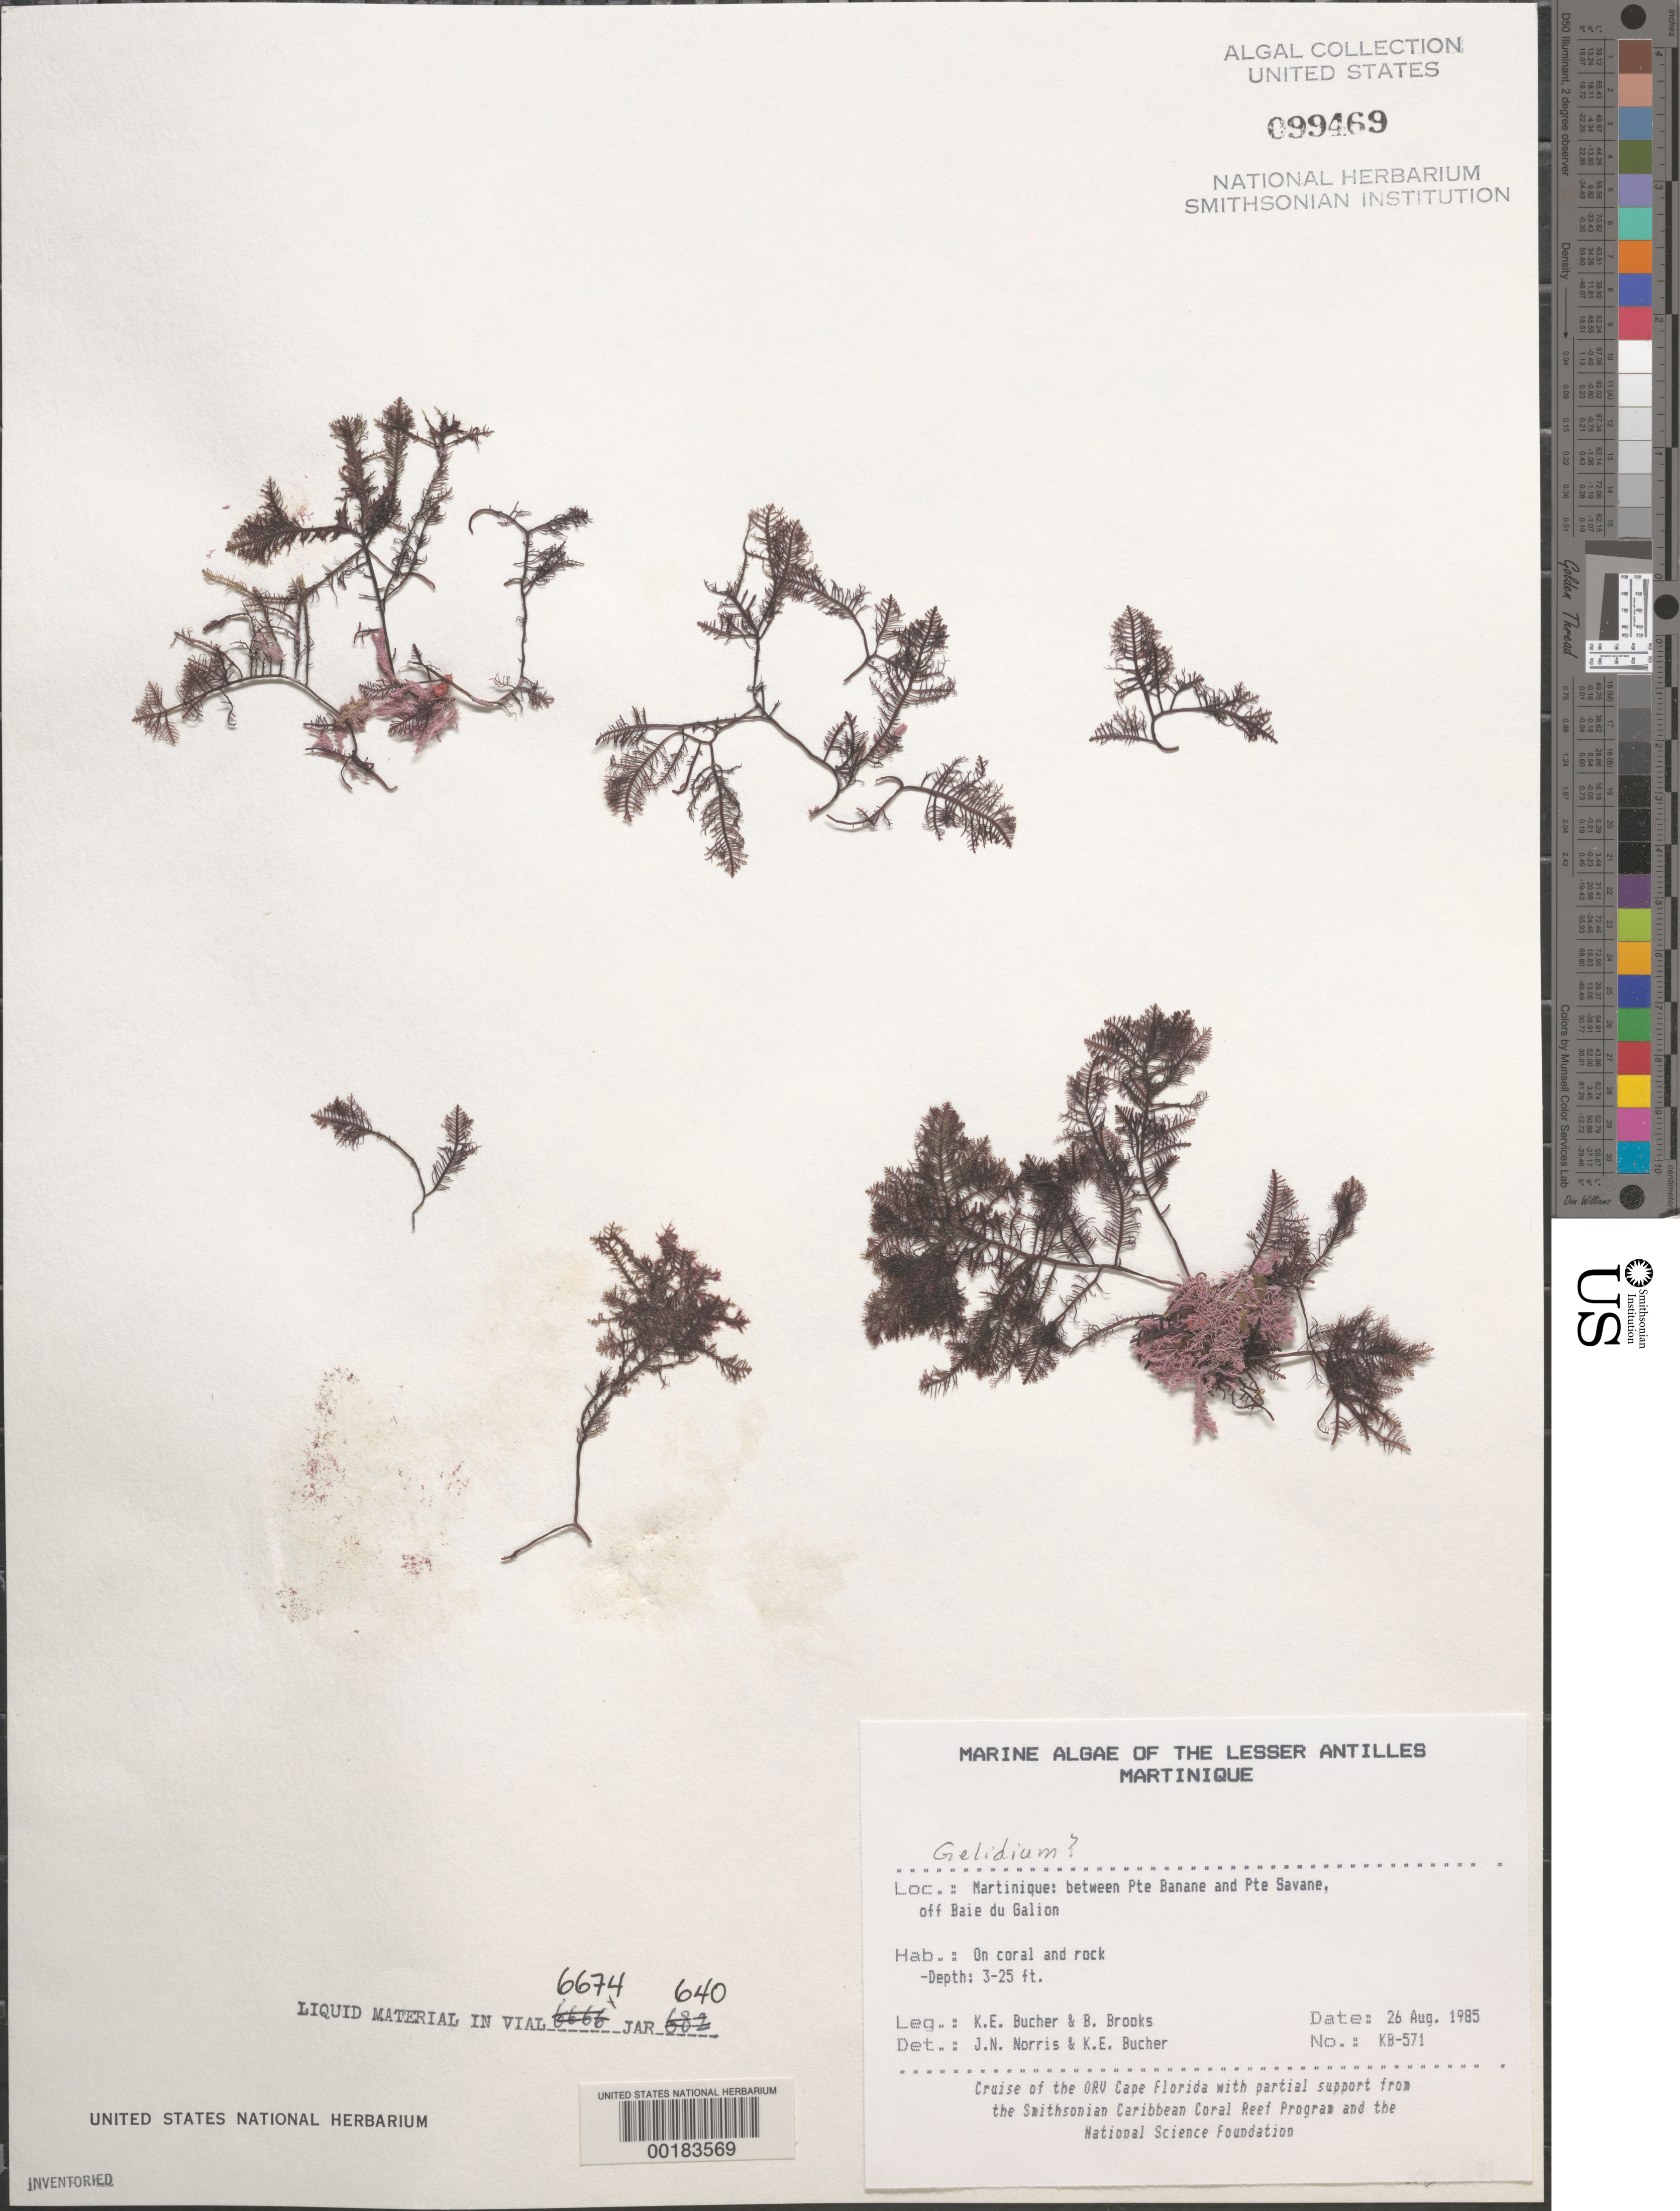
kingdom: Plantae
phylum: Rhodophyta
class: Florideophyceae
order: Gelidiales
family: Gelidiaceae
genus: Gelidium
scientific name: Gelidium sp.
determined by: Norris, J. N.; Bucher, K. E.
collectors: K. E. Bucher & B. Brooks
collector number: Kb-571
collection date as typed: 26 Aug 1985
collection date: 1985-08-26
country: Martinique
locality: Between Pointe Banane and Pointe Savane, off Baie du Galion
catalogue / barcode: US 99469